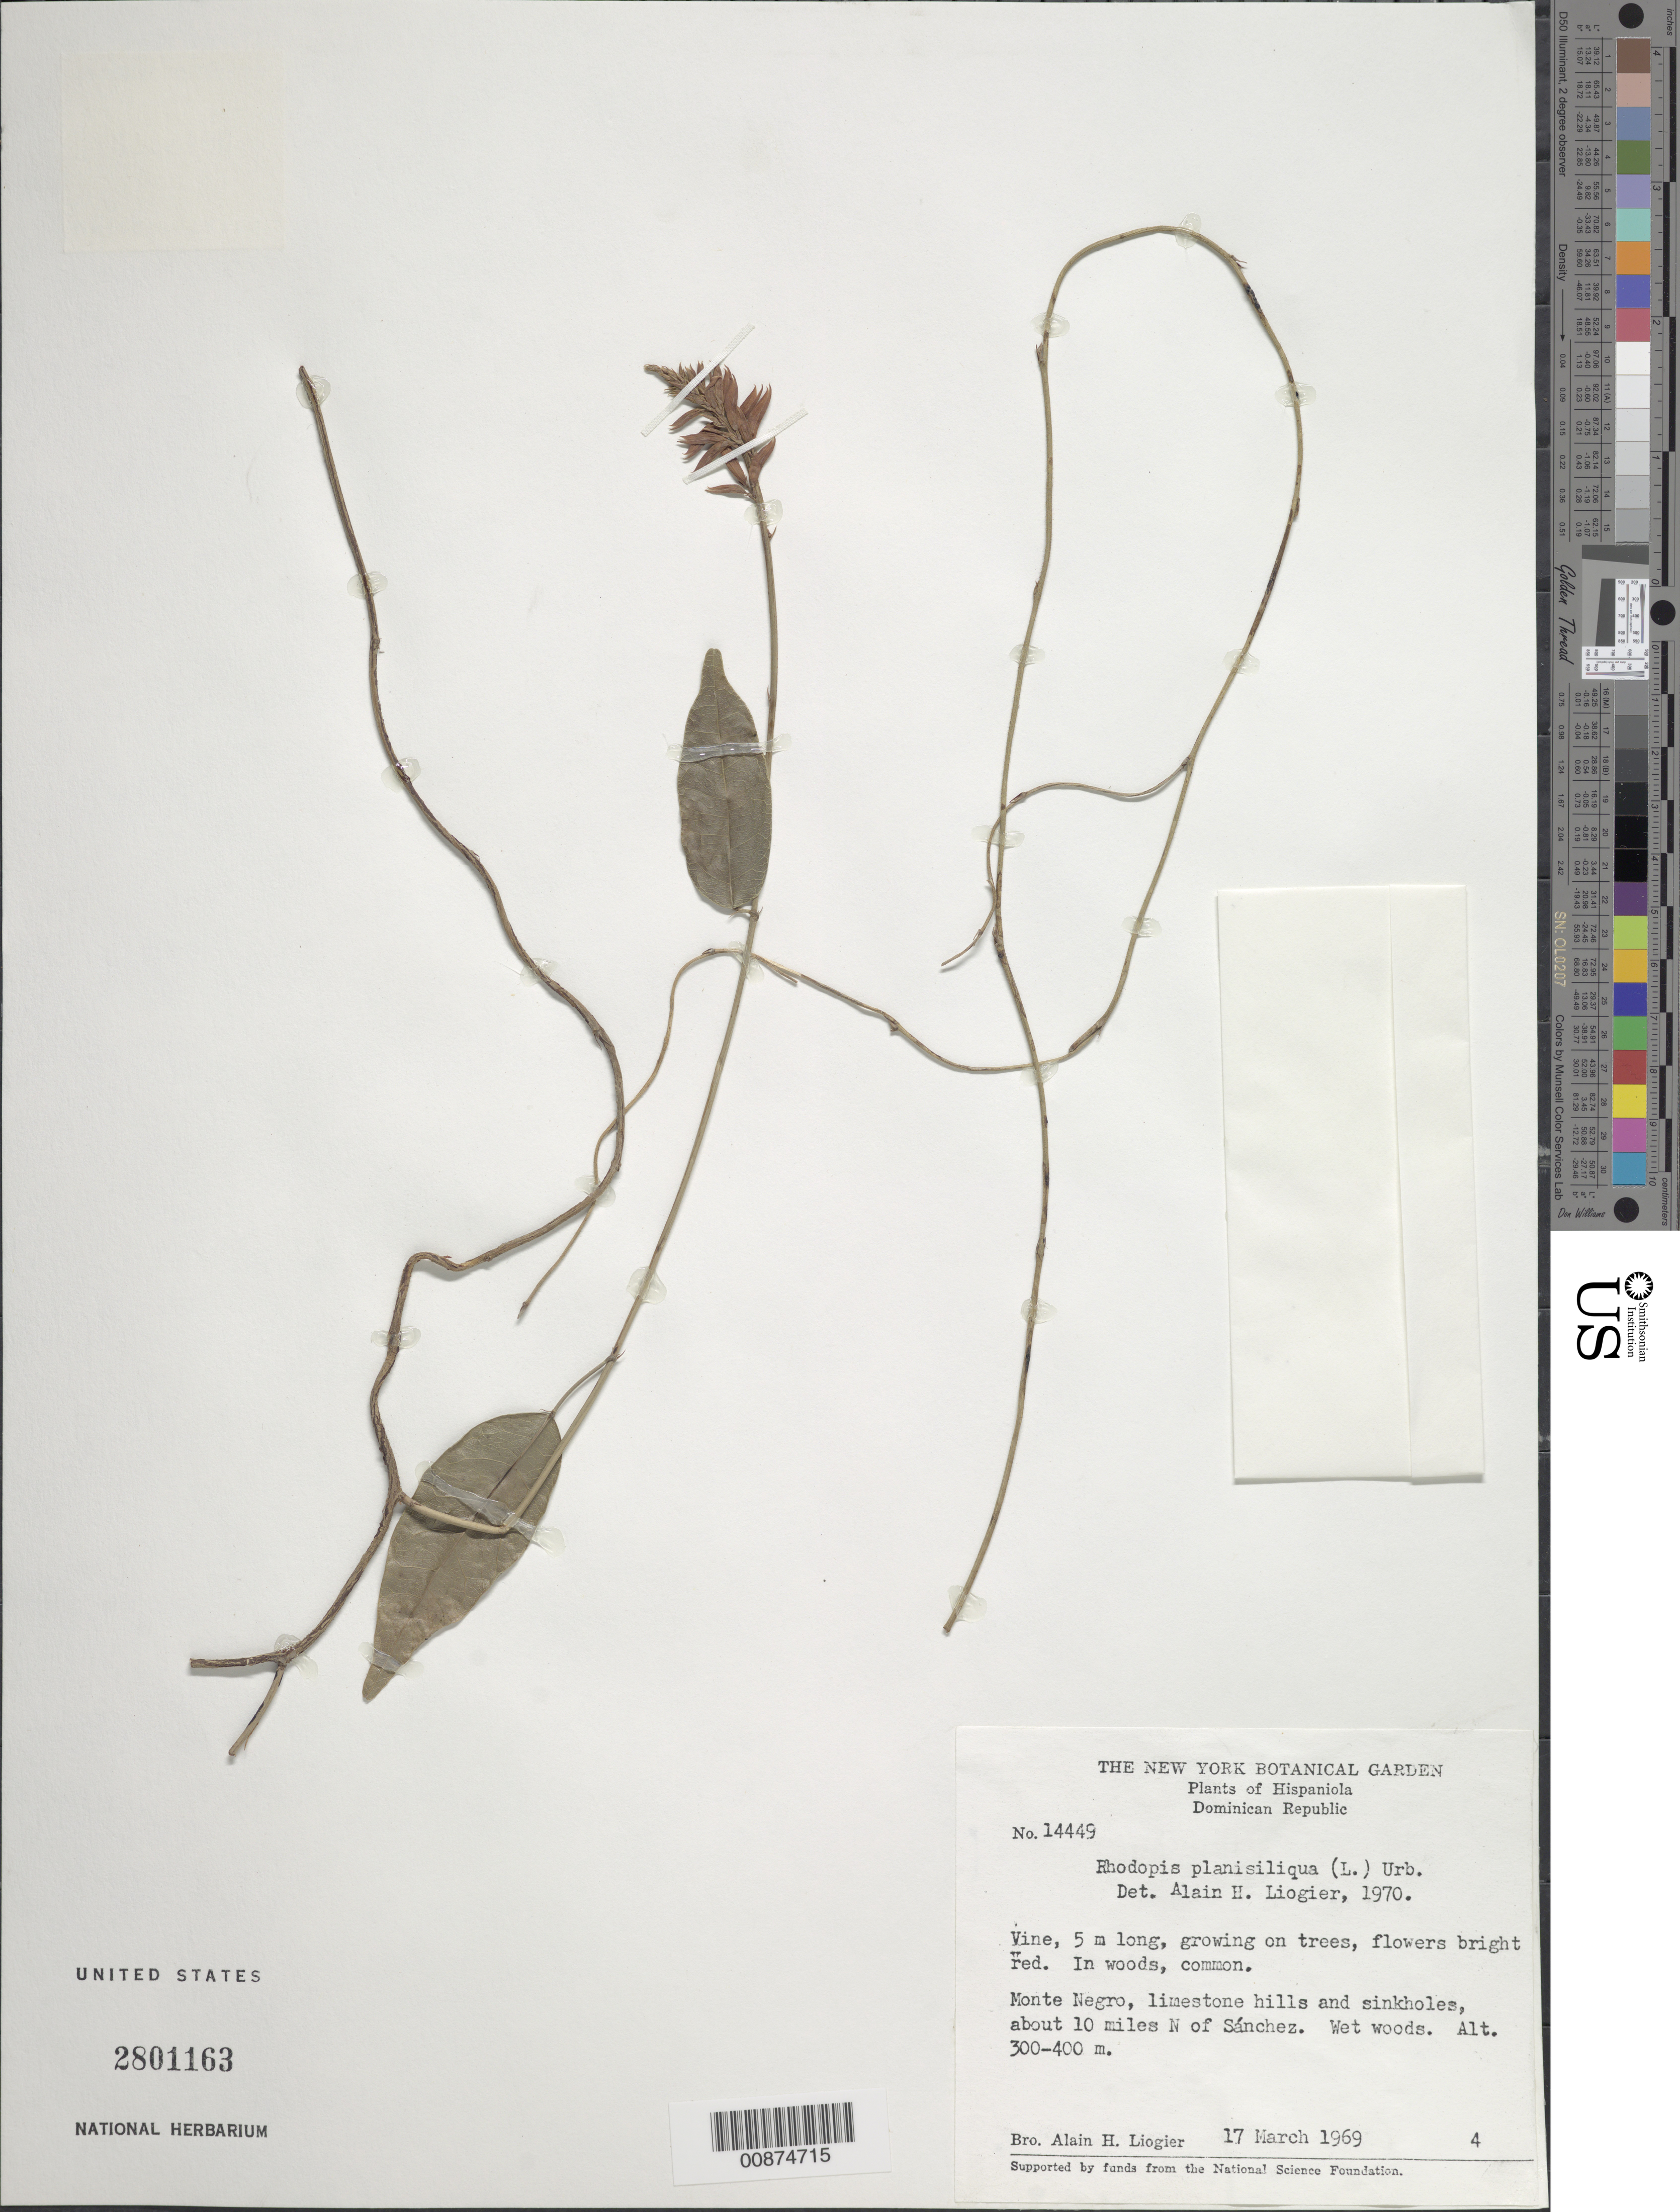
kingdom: Plantae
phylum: Tracheophyta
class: Magnoliopsida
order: Fabales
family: Fabaceae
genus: Rhodopis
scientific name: Rhodopis planisiliqua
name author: (L.) Urb.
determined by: Liogier, Alain H.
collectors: A. H. Liogier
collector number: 14449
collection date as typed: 17 Mar 1969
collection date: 1969-03-17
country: Dominican Republic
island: Hispaniola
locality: Monte Negro, limestone hills and sinkholes, about 10 miles N of Sánchez.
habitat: Growing on trees. In wet woods; limestone hills and sinkholes.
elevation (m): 300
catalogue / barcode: US 2801163